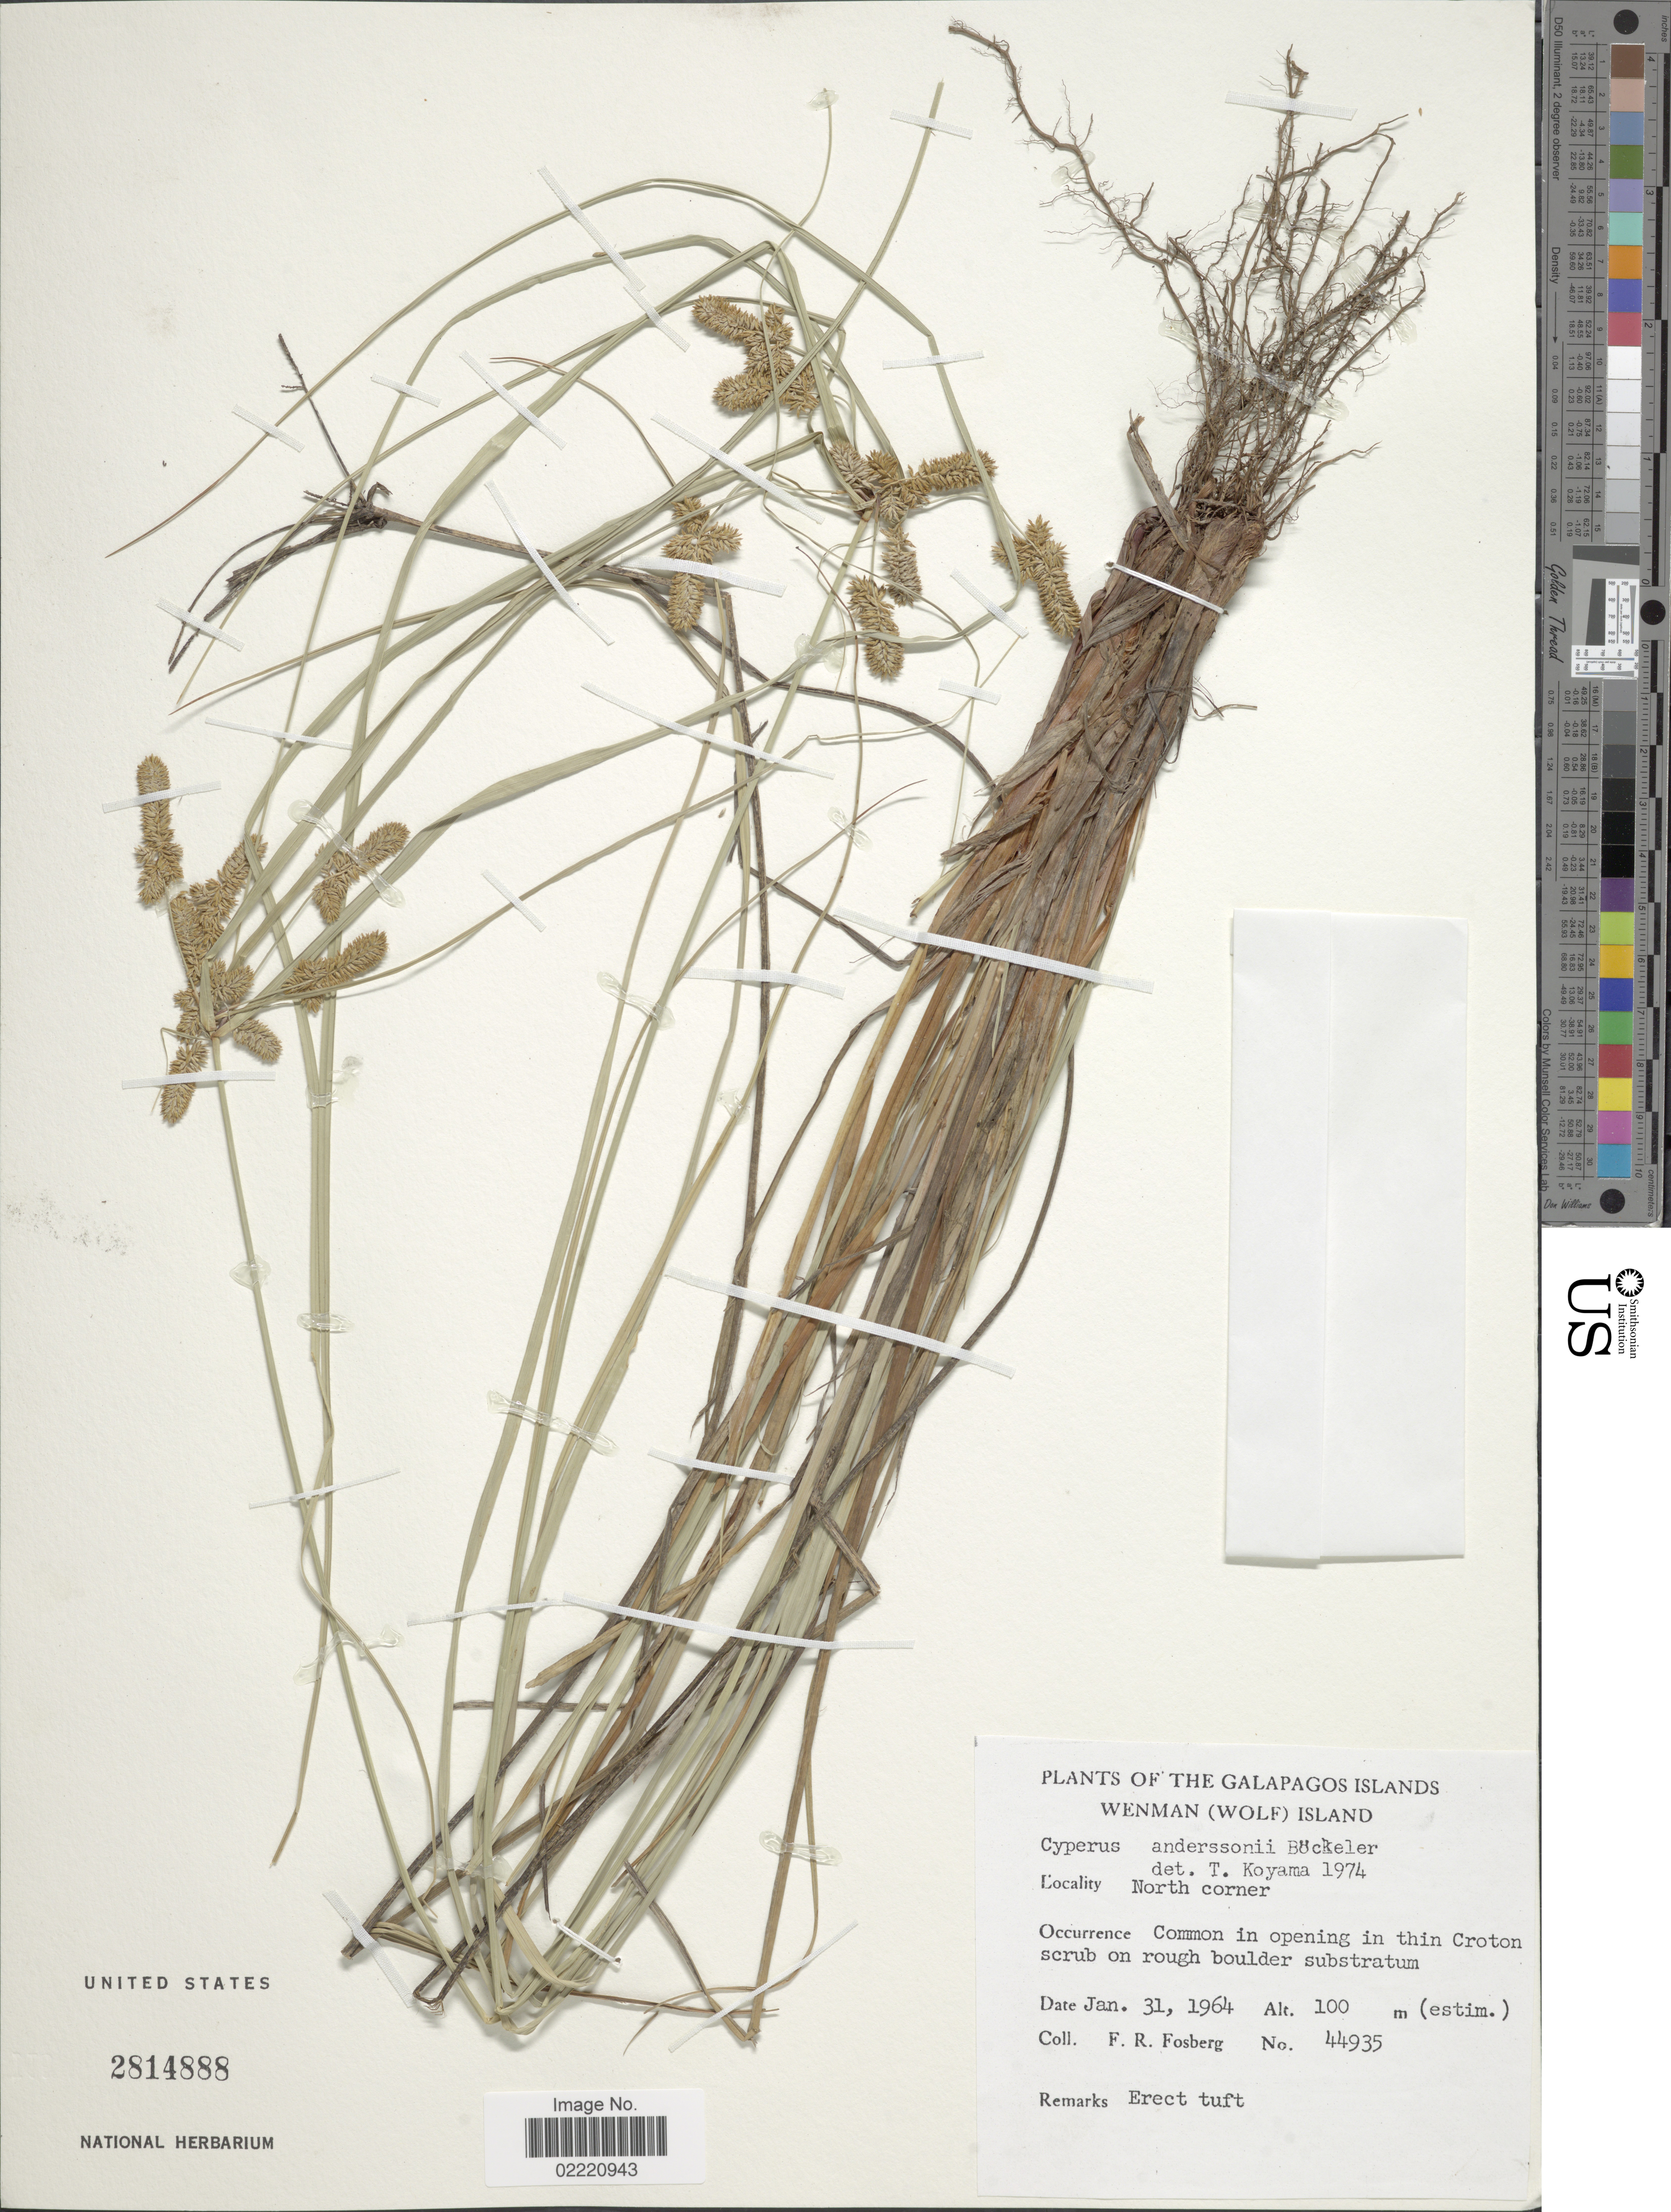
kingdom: Plantae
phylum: Tracheophyta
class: Liliopsida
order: Poales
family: Cyperaceae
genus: Cyperus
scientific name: Cyperus anderssonii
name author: Boeckeler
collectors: F. R. Fosberg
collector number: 44935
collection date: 1964-01-31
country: Ecuador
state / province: Colón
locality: The Galapagos Islands, Wenman (Wolf) Island, north corner, Common in opening in thin Croton scrub on rough boulder substratum.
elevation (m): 100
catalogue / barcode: US 2814888